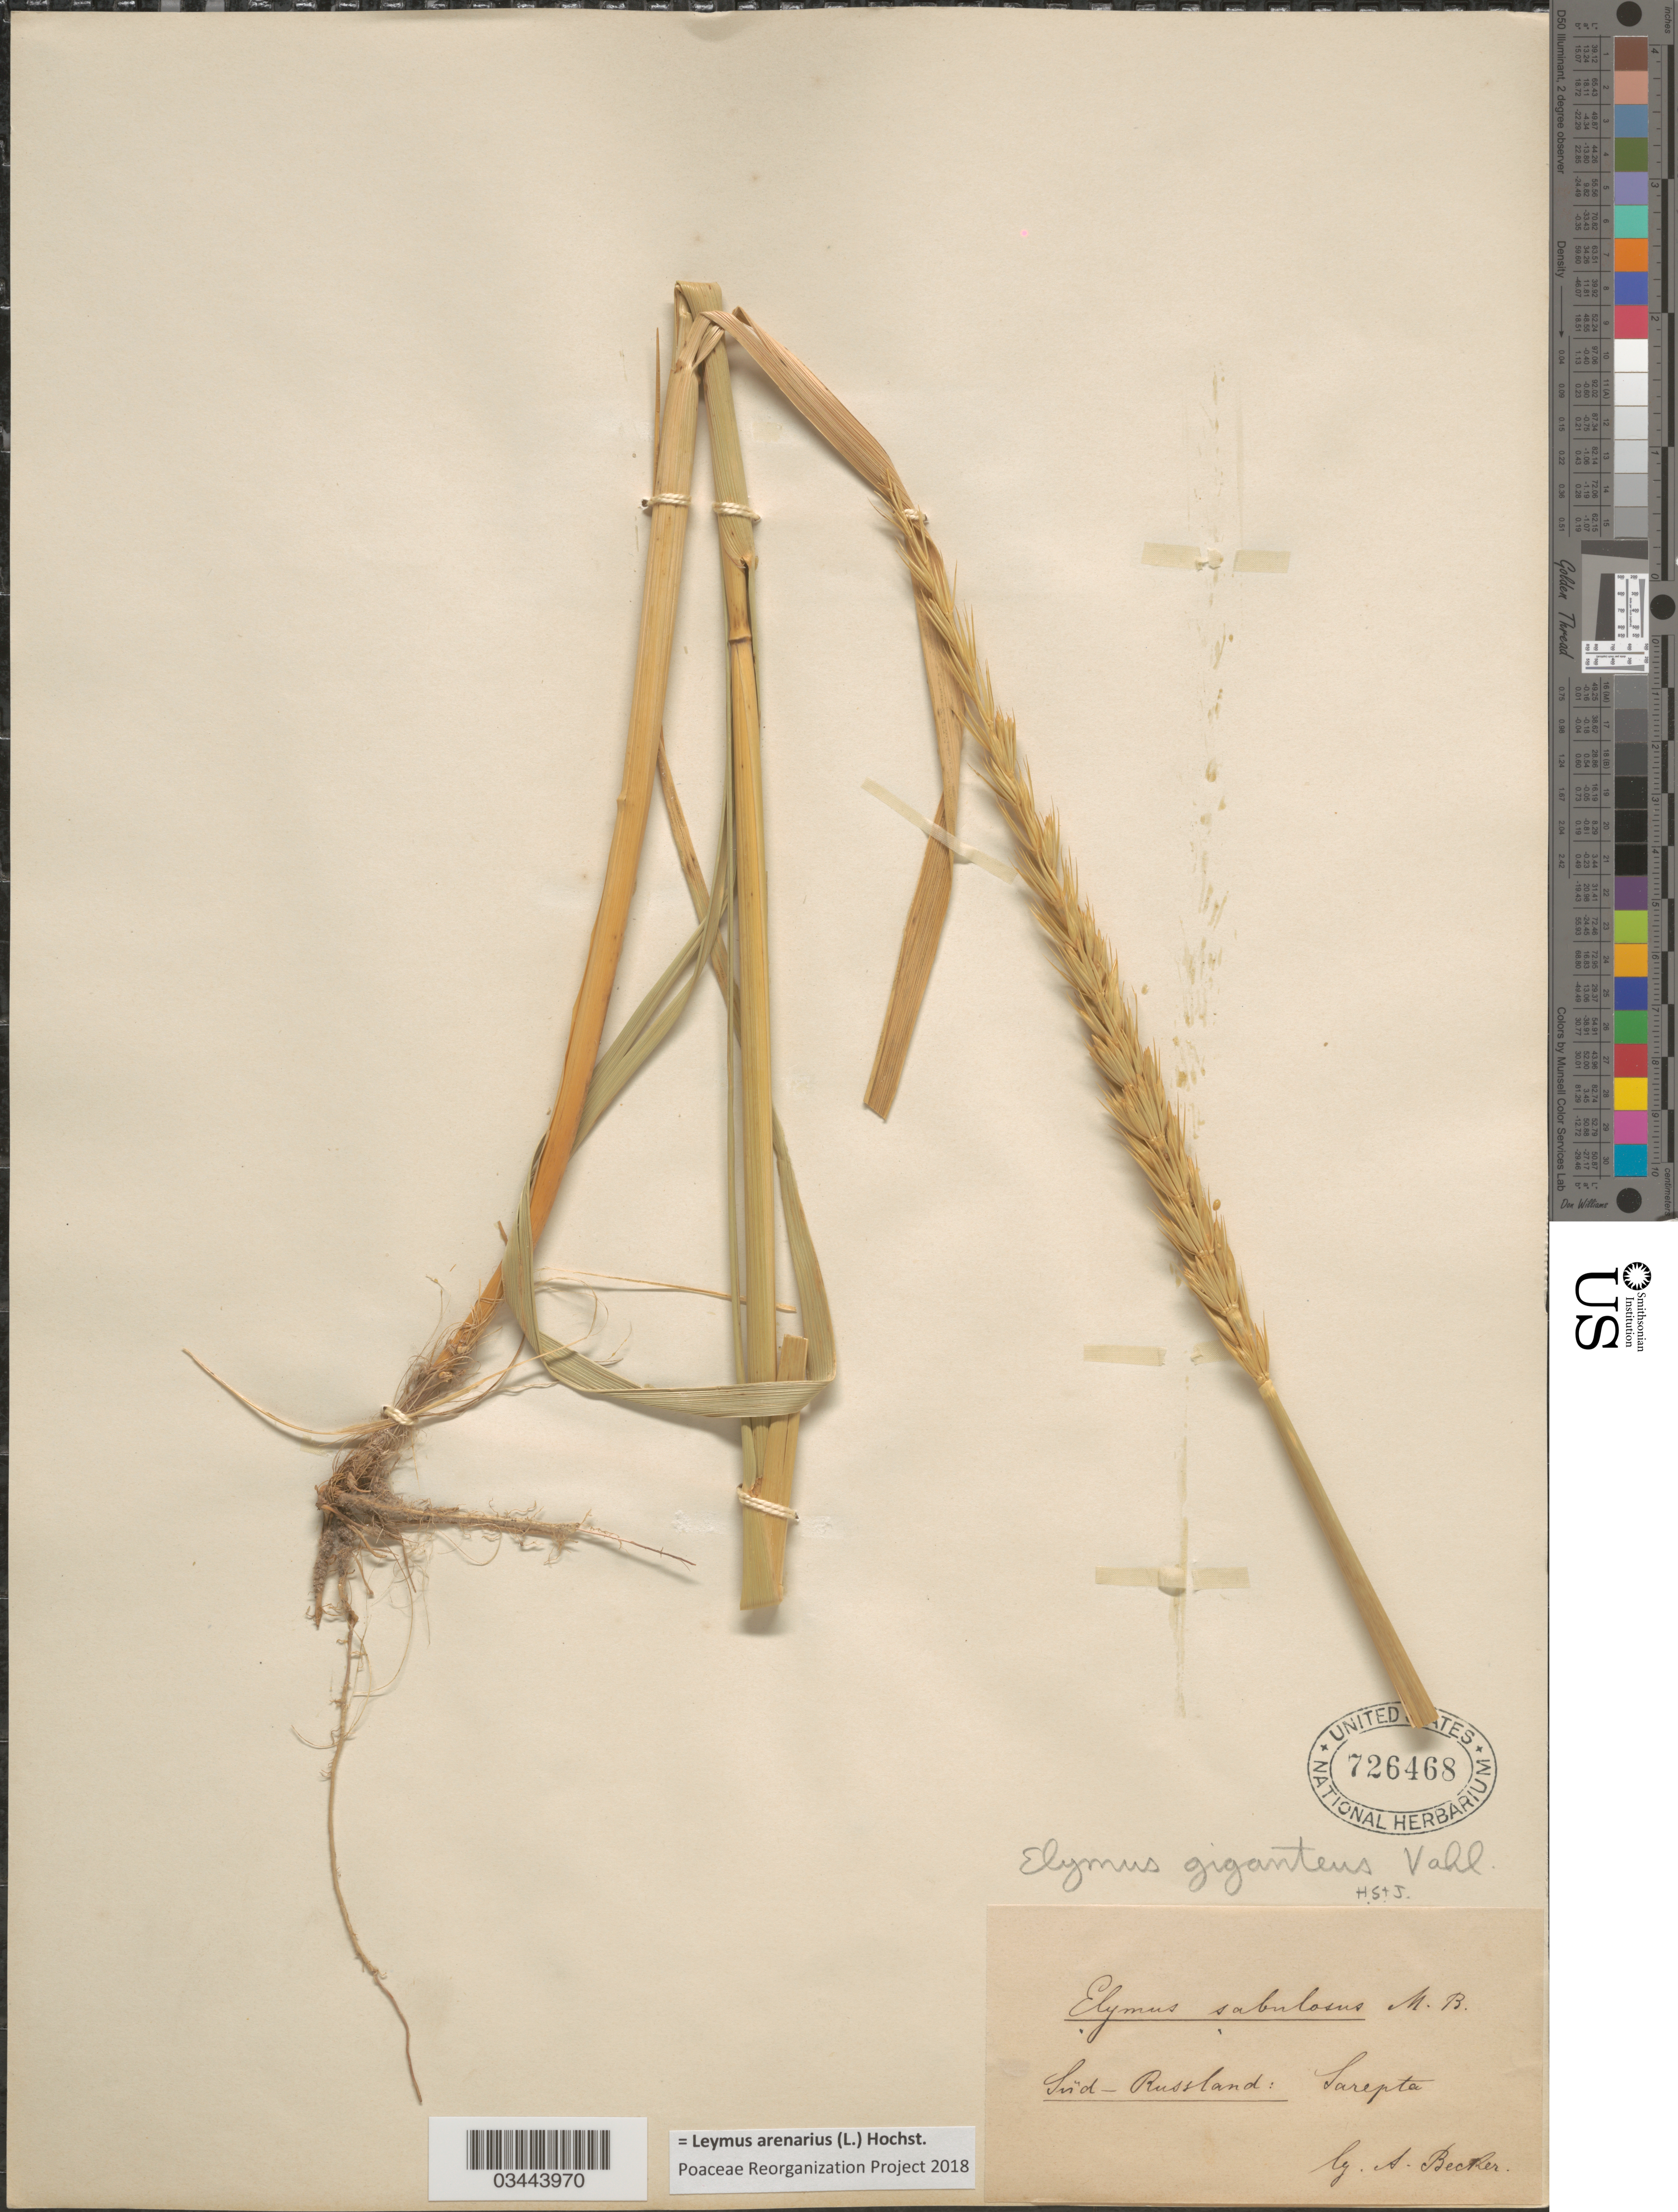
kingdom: Plantae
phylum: Tracheophyta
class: Liliopsida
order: Poales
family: Poaceae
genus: Leymus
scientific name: Leymus arenarius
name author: (L.) Hochst.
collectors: A. Becker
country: Russian Federation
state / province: Volgograd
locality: Süd-Russland: Sarepta.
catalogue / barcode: US 726468